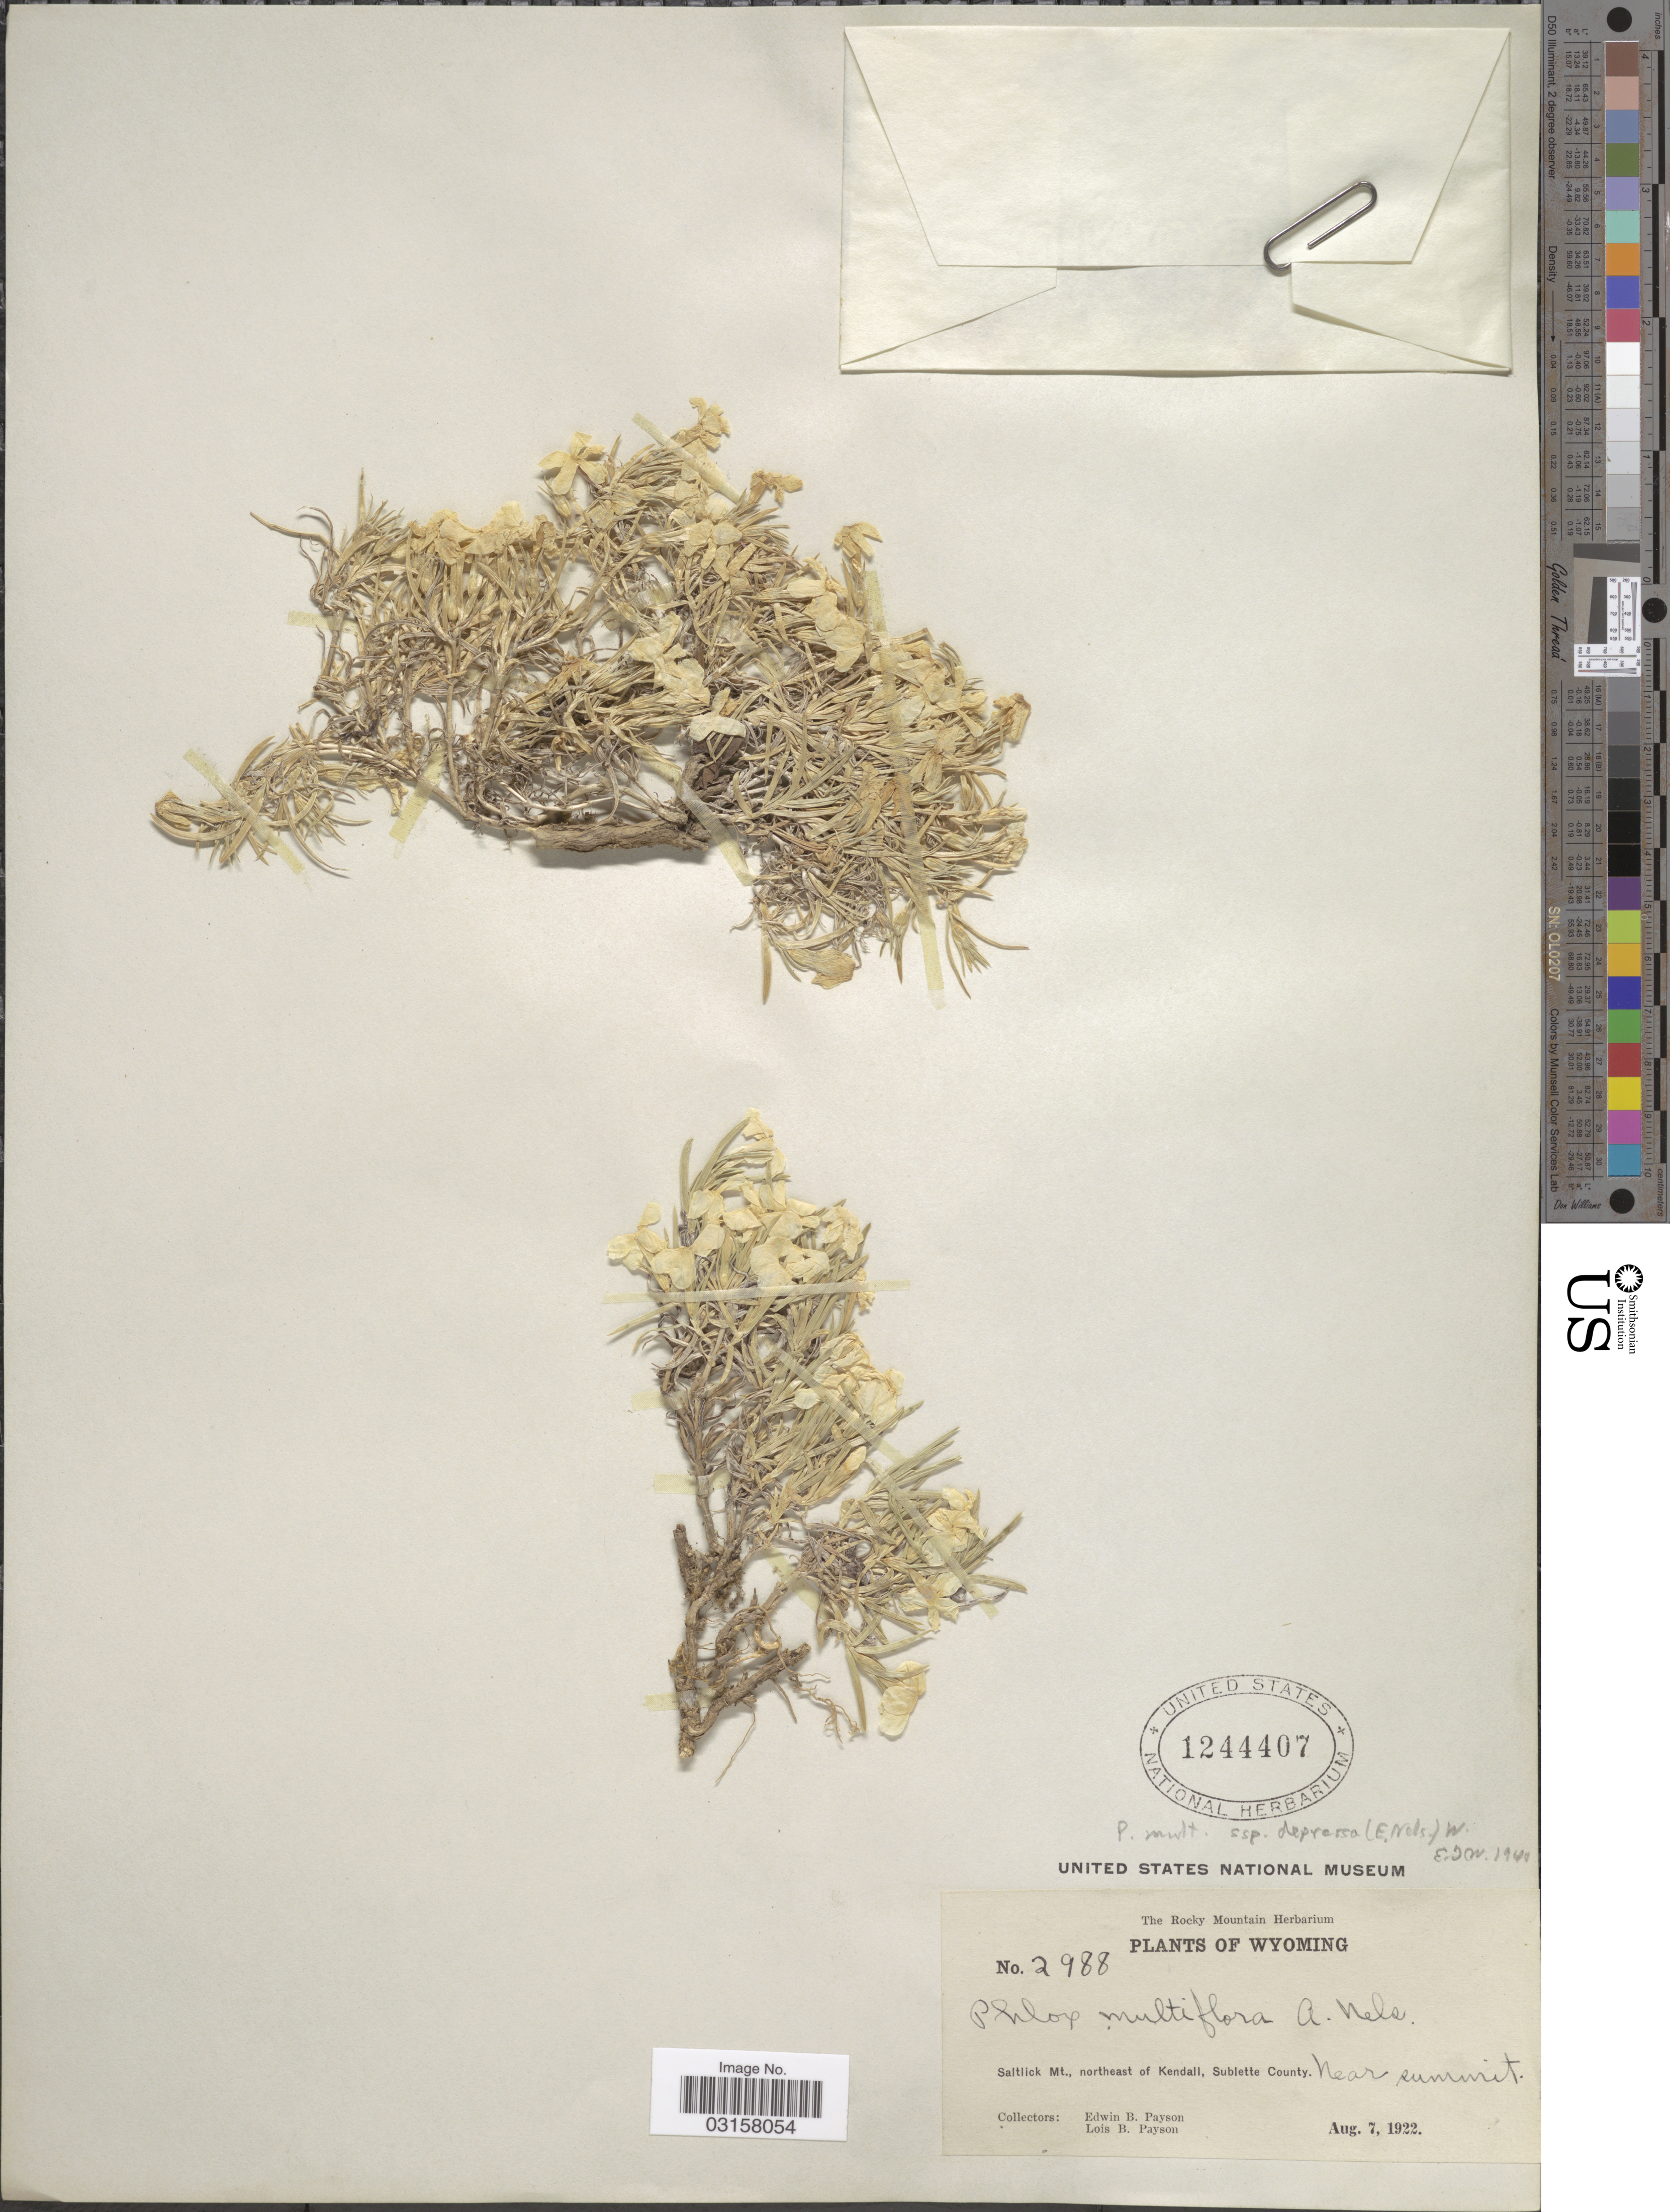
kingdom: Plantae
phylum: Tracheophyta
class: Magnoliopsida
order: Ericales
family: Polemoniaceae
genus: Phlox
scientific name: Phlox multiflora subsp. depressa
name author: (E.E. Nelson) Wherry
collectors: E. B. Payson & L. Payson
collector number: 2988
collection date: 1922-08-07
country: United States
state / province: Wyoming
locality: Saltlick Mt., northeast of Kendall, Sublette County, Near Summit.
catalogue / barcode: US 1244407